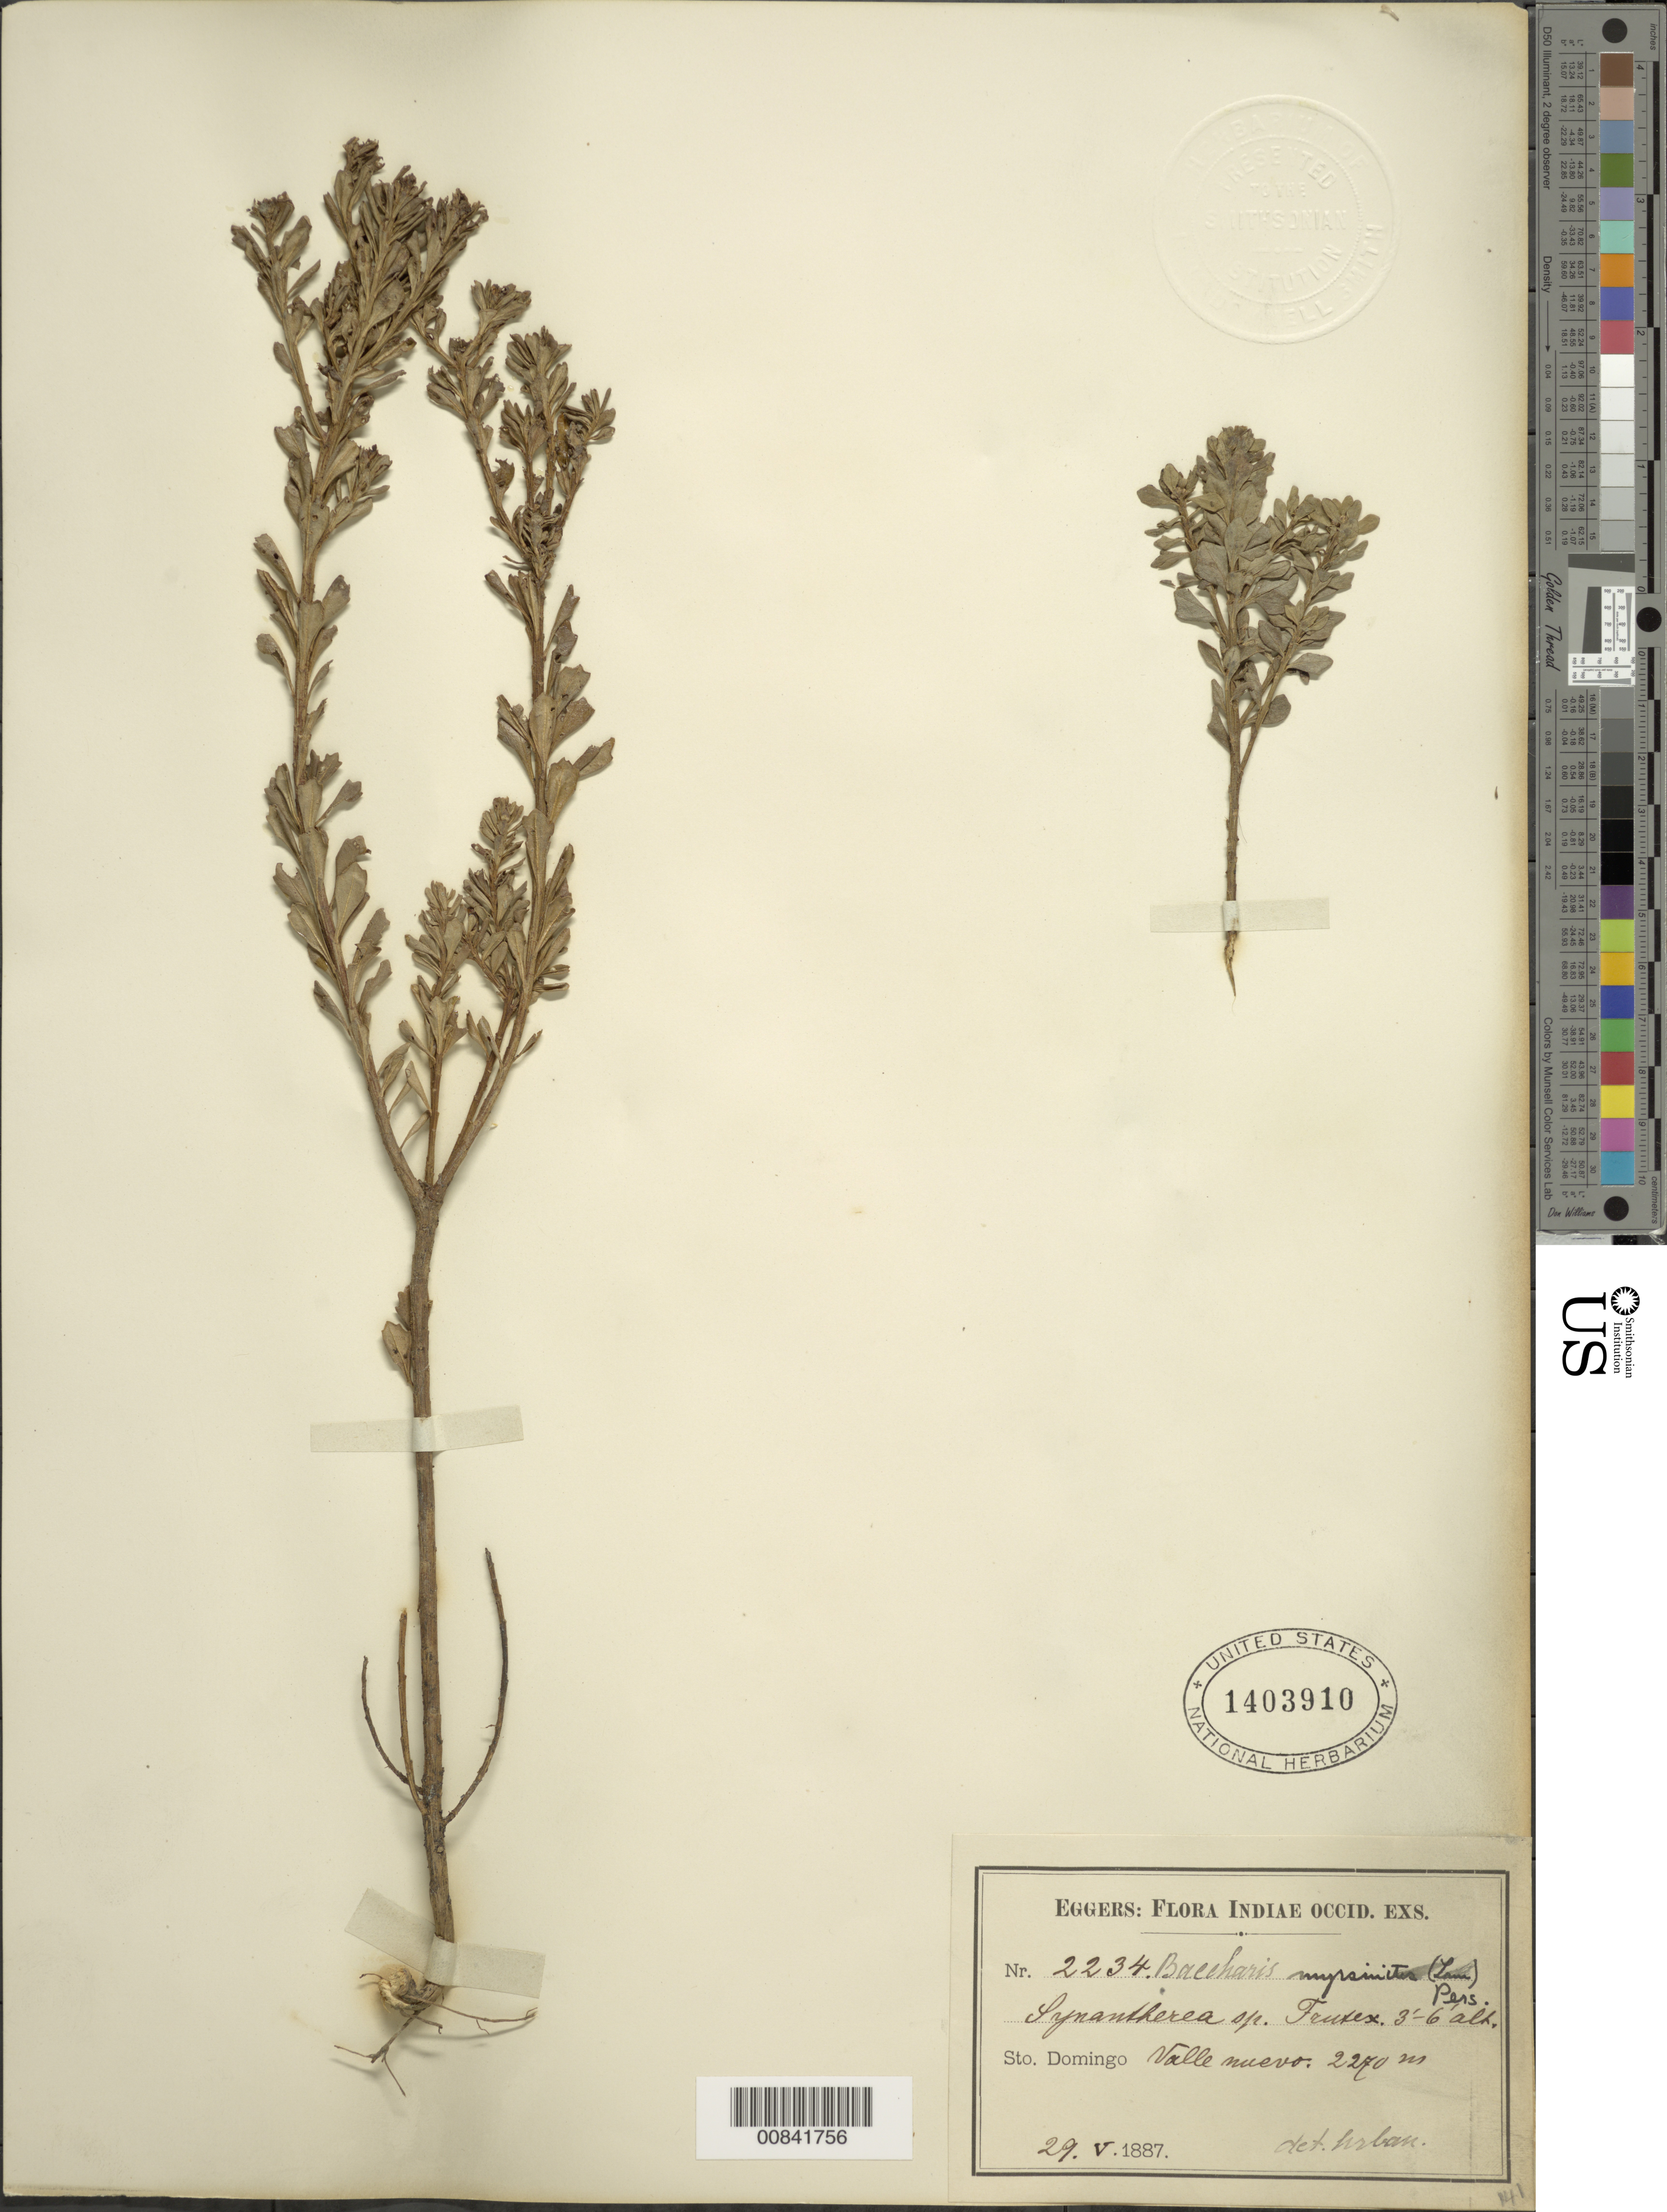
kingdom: Plantae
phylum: Tracheophyta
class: Magnoliopsida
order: Asterales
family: Asteraceae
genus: Baccharis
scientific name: Baccharis myrsinites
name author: Pers.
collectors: H. F. A. von Eggers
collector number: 2234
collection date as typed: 29 May 1887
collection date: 1887-05-29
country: Dominican Republic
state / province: La Vega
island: Hispaniola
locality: Valle Nuevo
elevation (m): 2270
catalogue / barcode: US 1403910